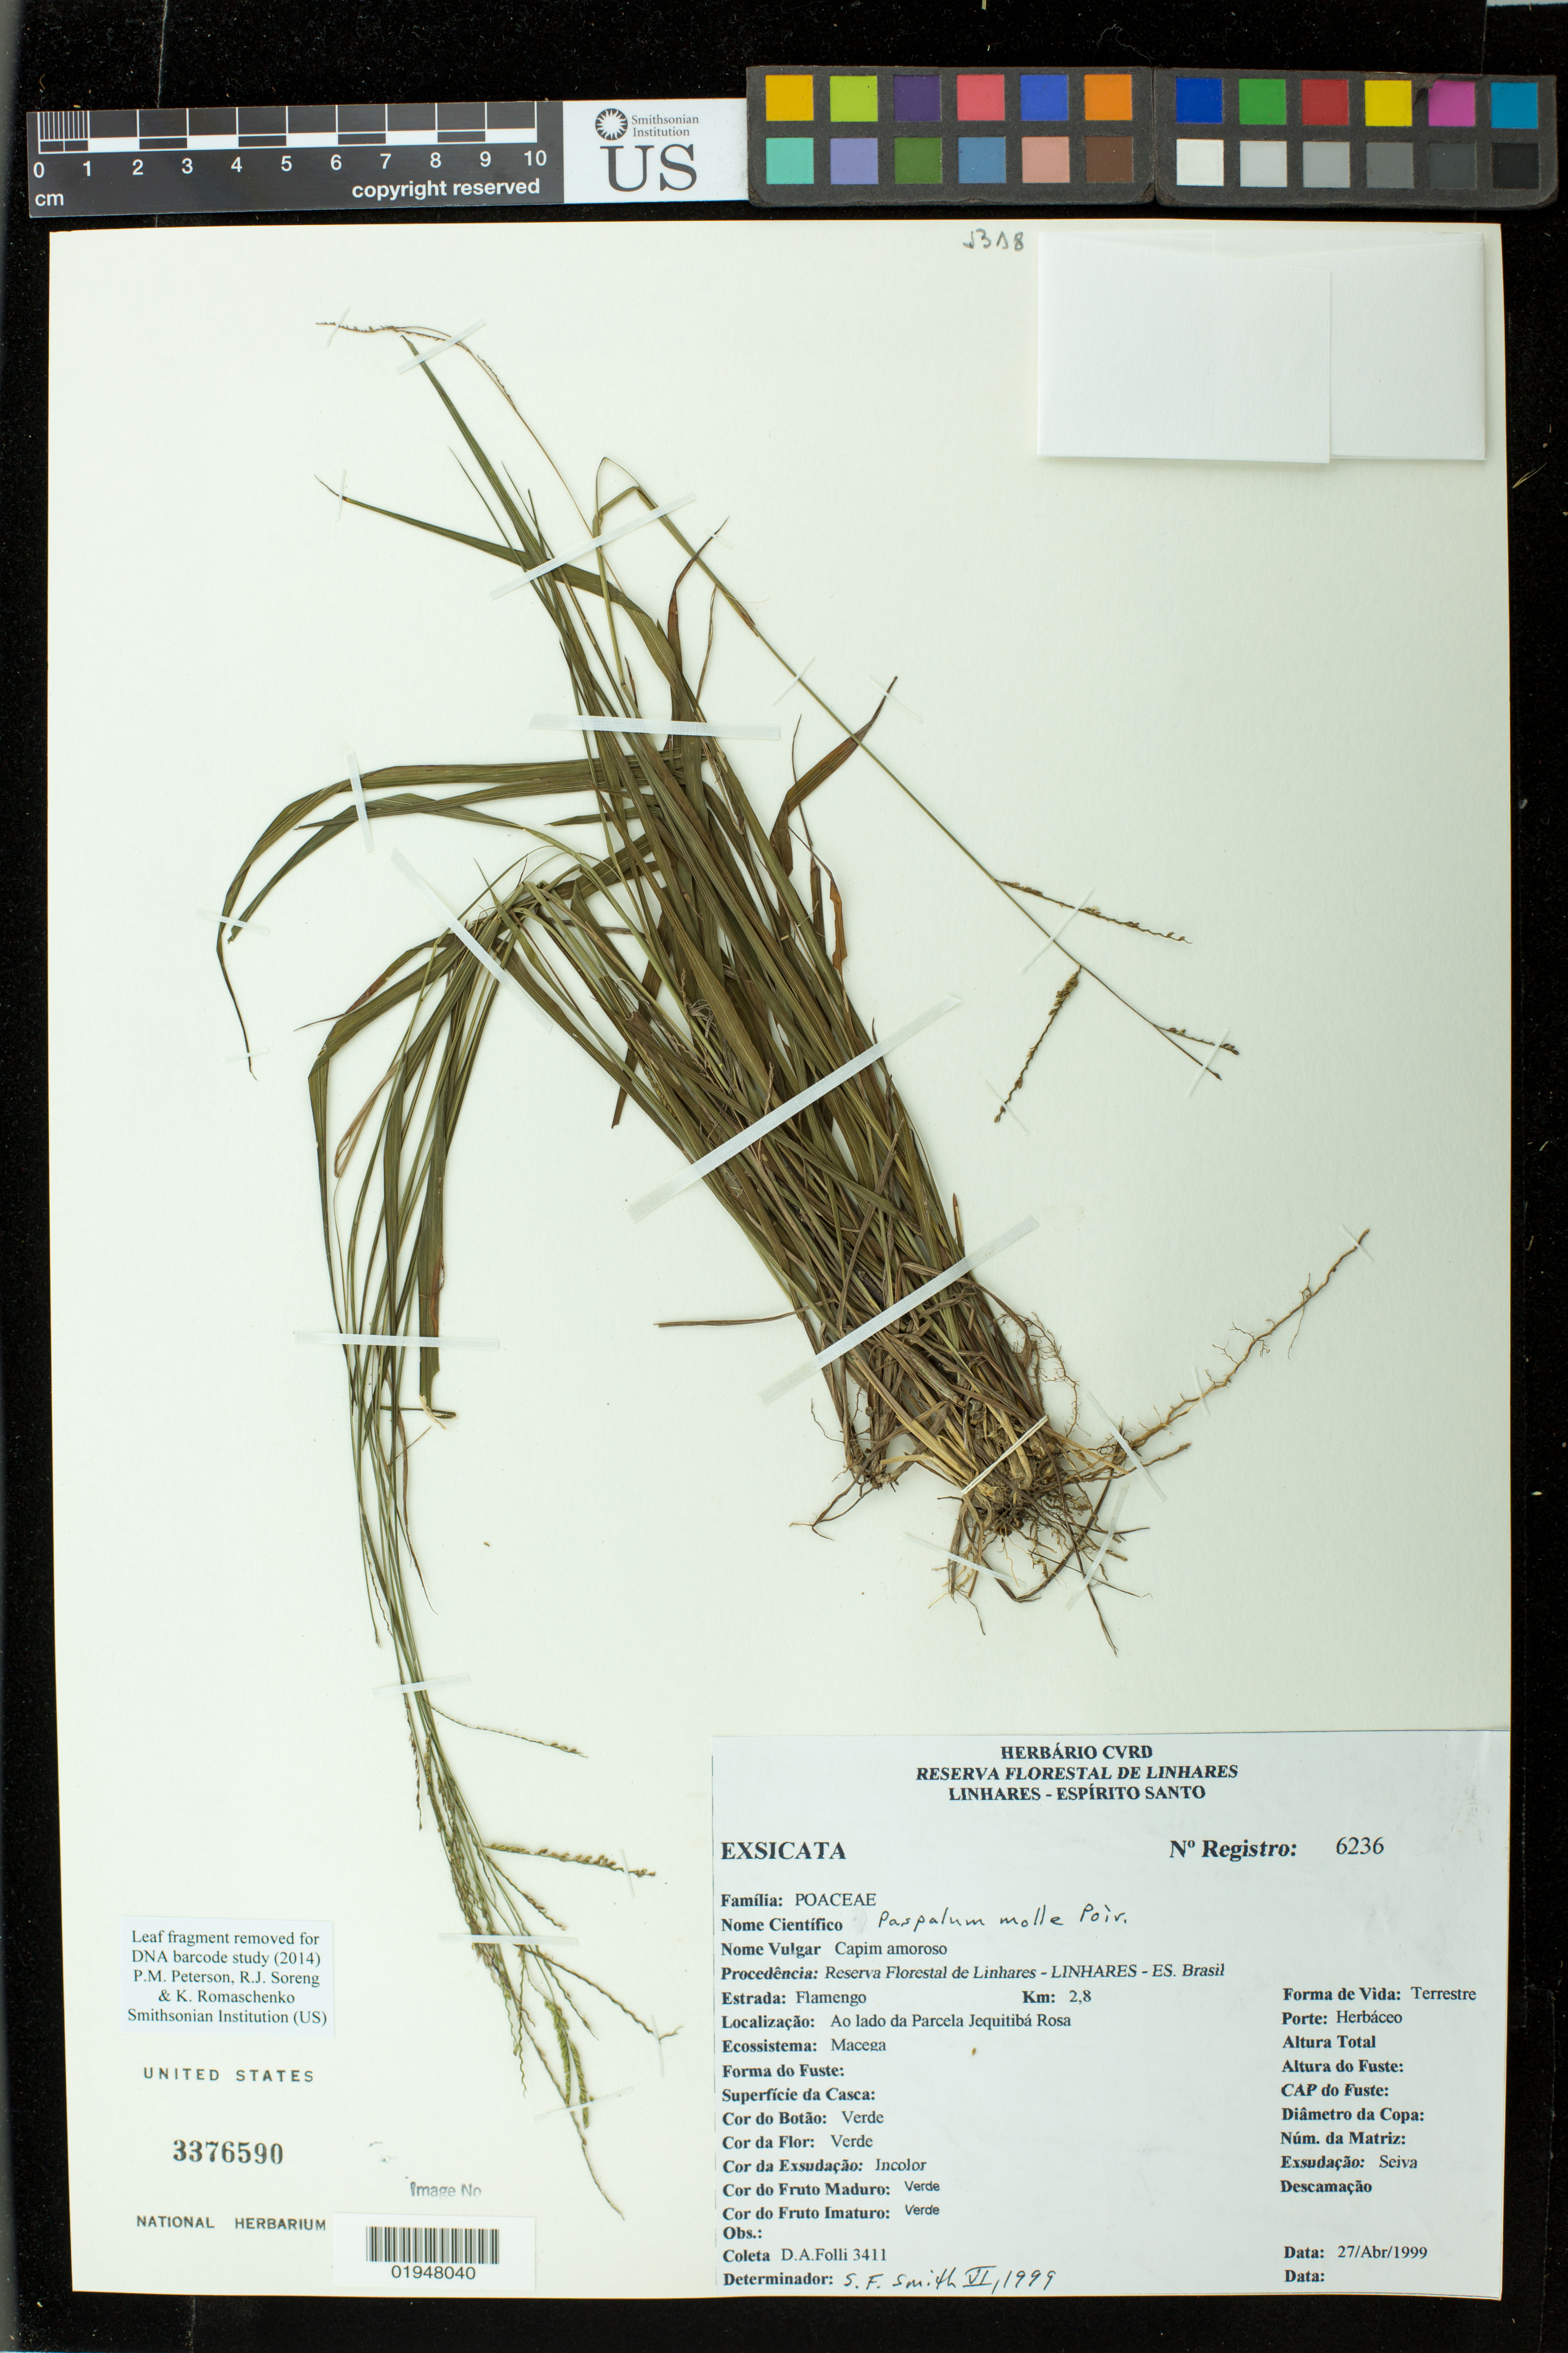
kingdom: Plantae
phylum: Tracheophyta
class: Liliopsida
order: Poales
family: Poaceae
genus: Paspalum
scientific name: Paspalum molle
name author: Poir. in Lam.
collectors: D. Folli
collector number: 3411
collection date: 1999-04-27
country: Brazil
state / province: Espírito Santo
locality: Reserva Florestal de Linhares - LINHARES - ES. Brasil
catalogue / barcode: US 3376590